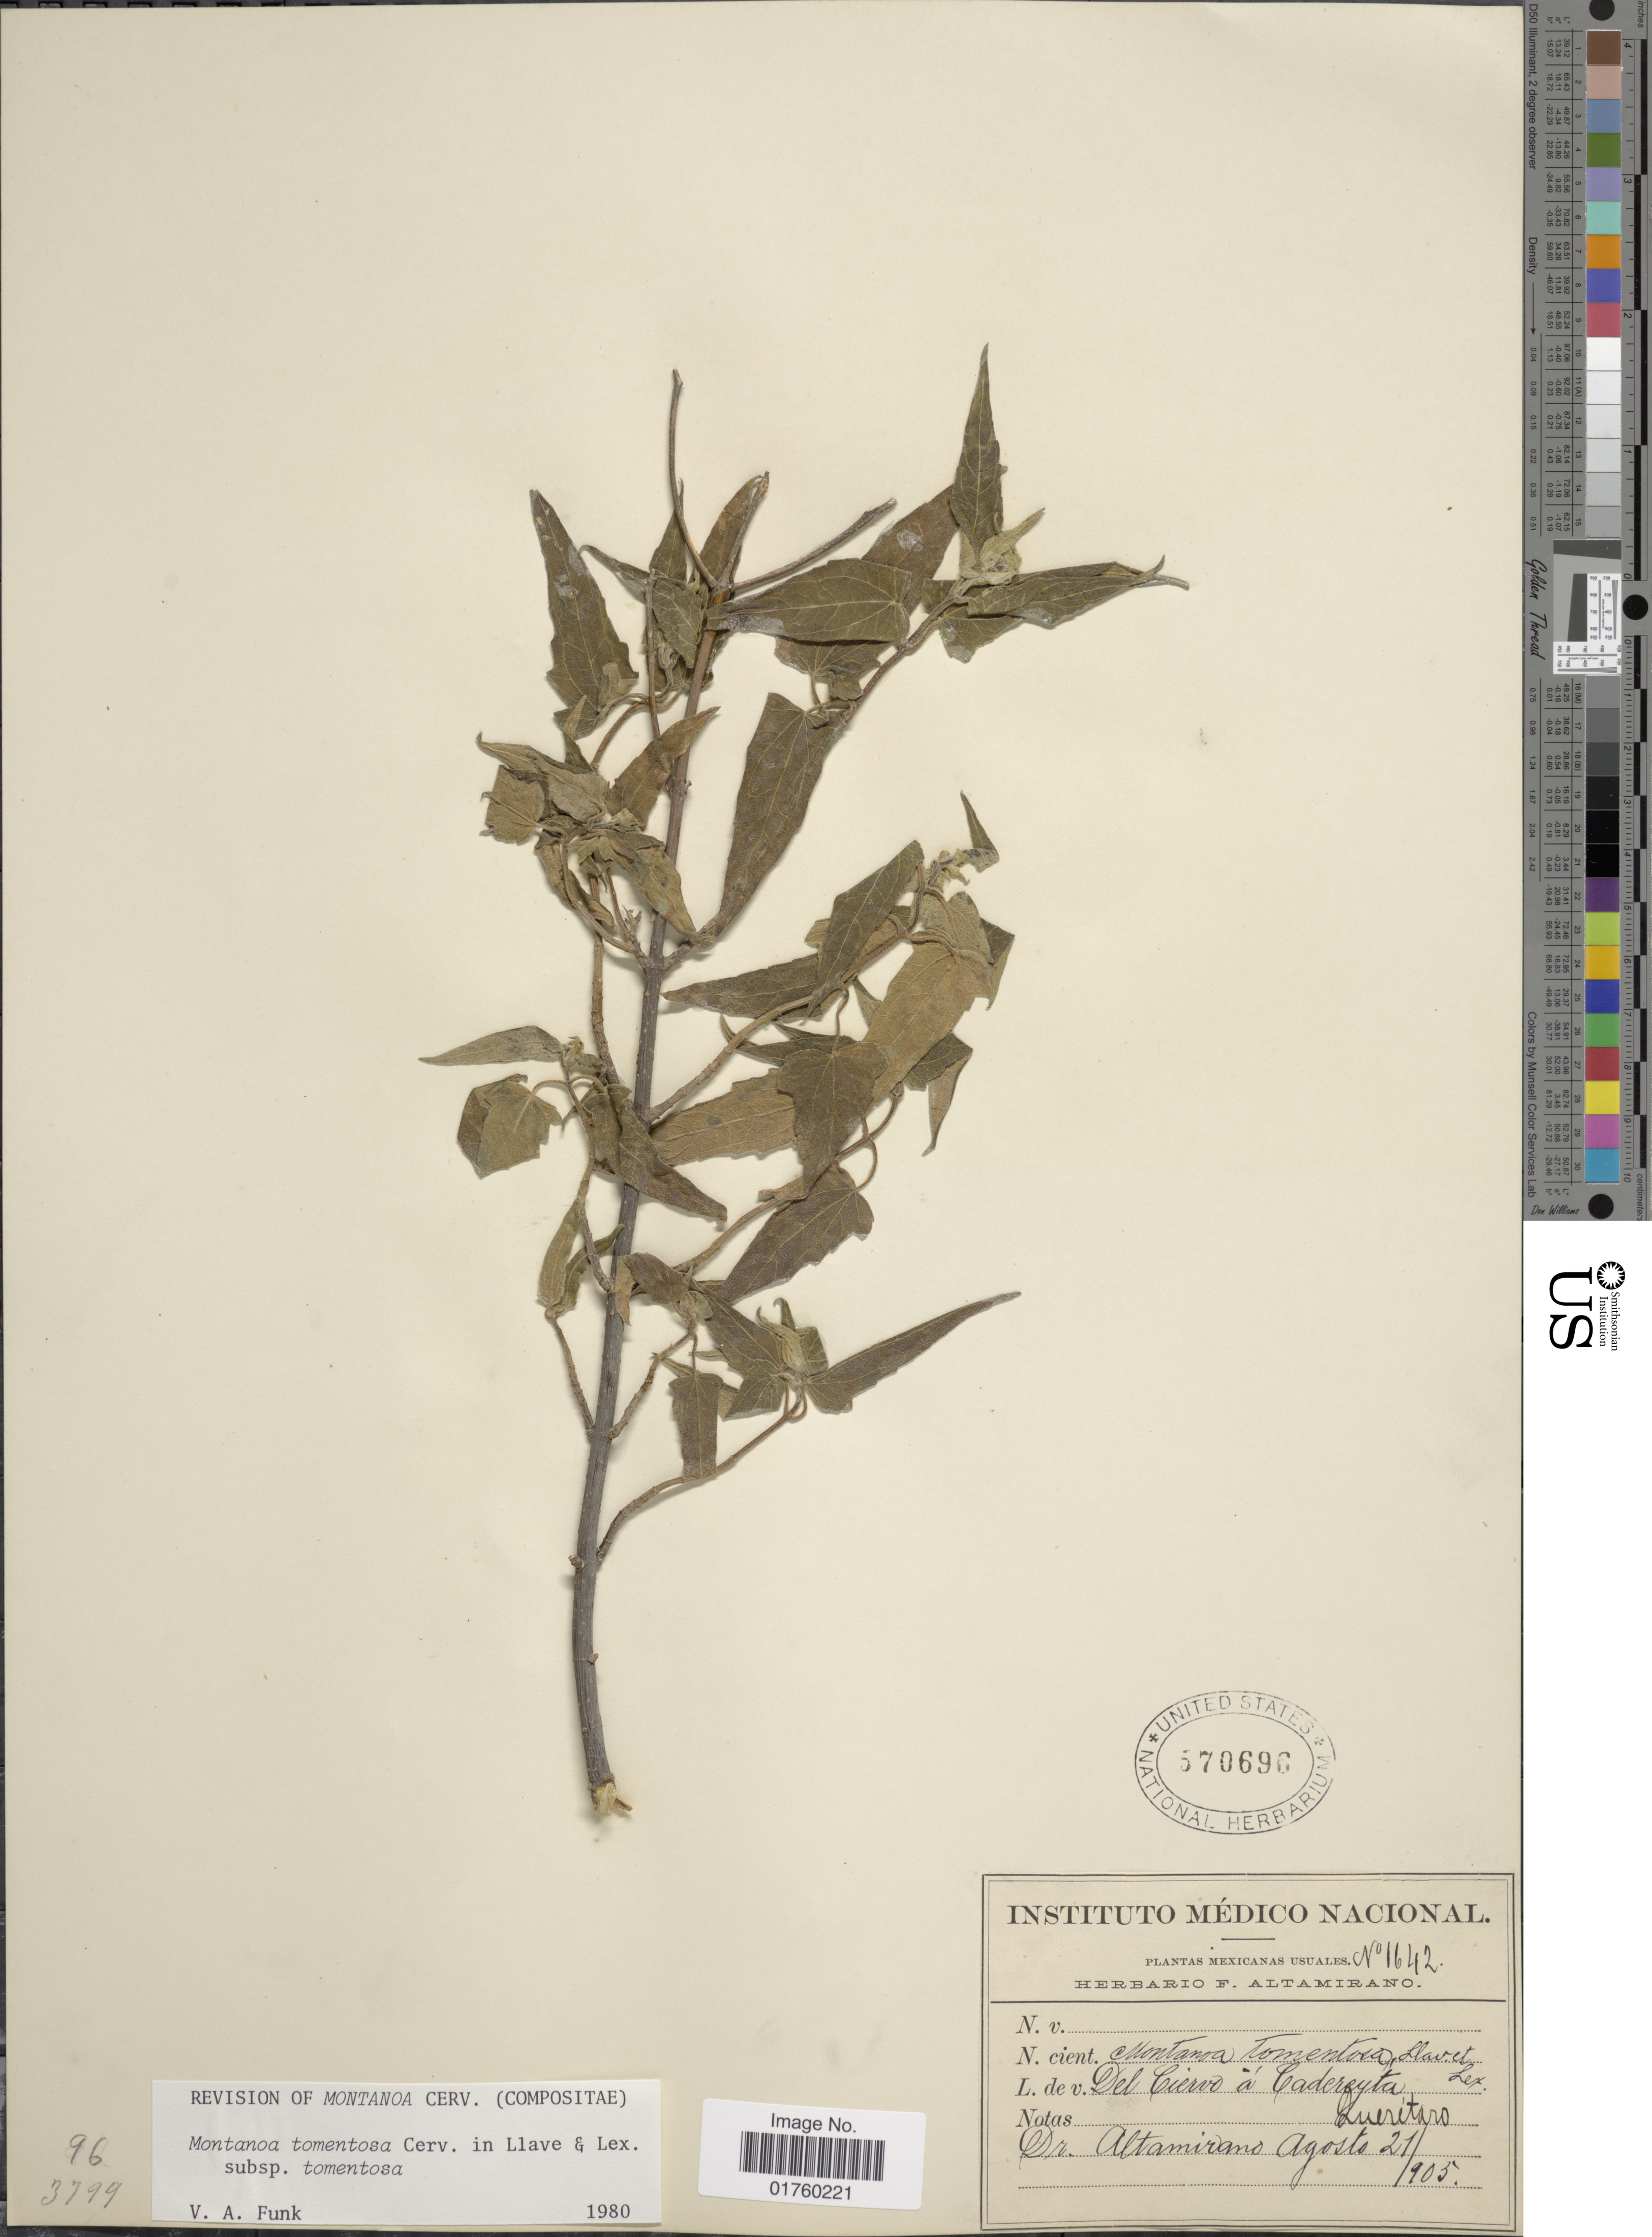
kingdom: Plantae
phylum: Tracheophyta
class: Magnoliopsida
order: Asterales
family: Asteraceae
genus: Montanoa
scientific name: Montanoa tomentosa subsp. tomentosa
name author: Cerv.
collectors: F. Altamirano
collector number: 1642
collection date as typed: Transcribed d/m/y: 21/9/5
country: Mexico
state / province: Querétaro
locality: Del Ciervo á Cadereyta.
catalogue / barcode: US 570696